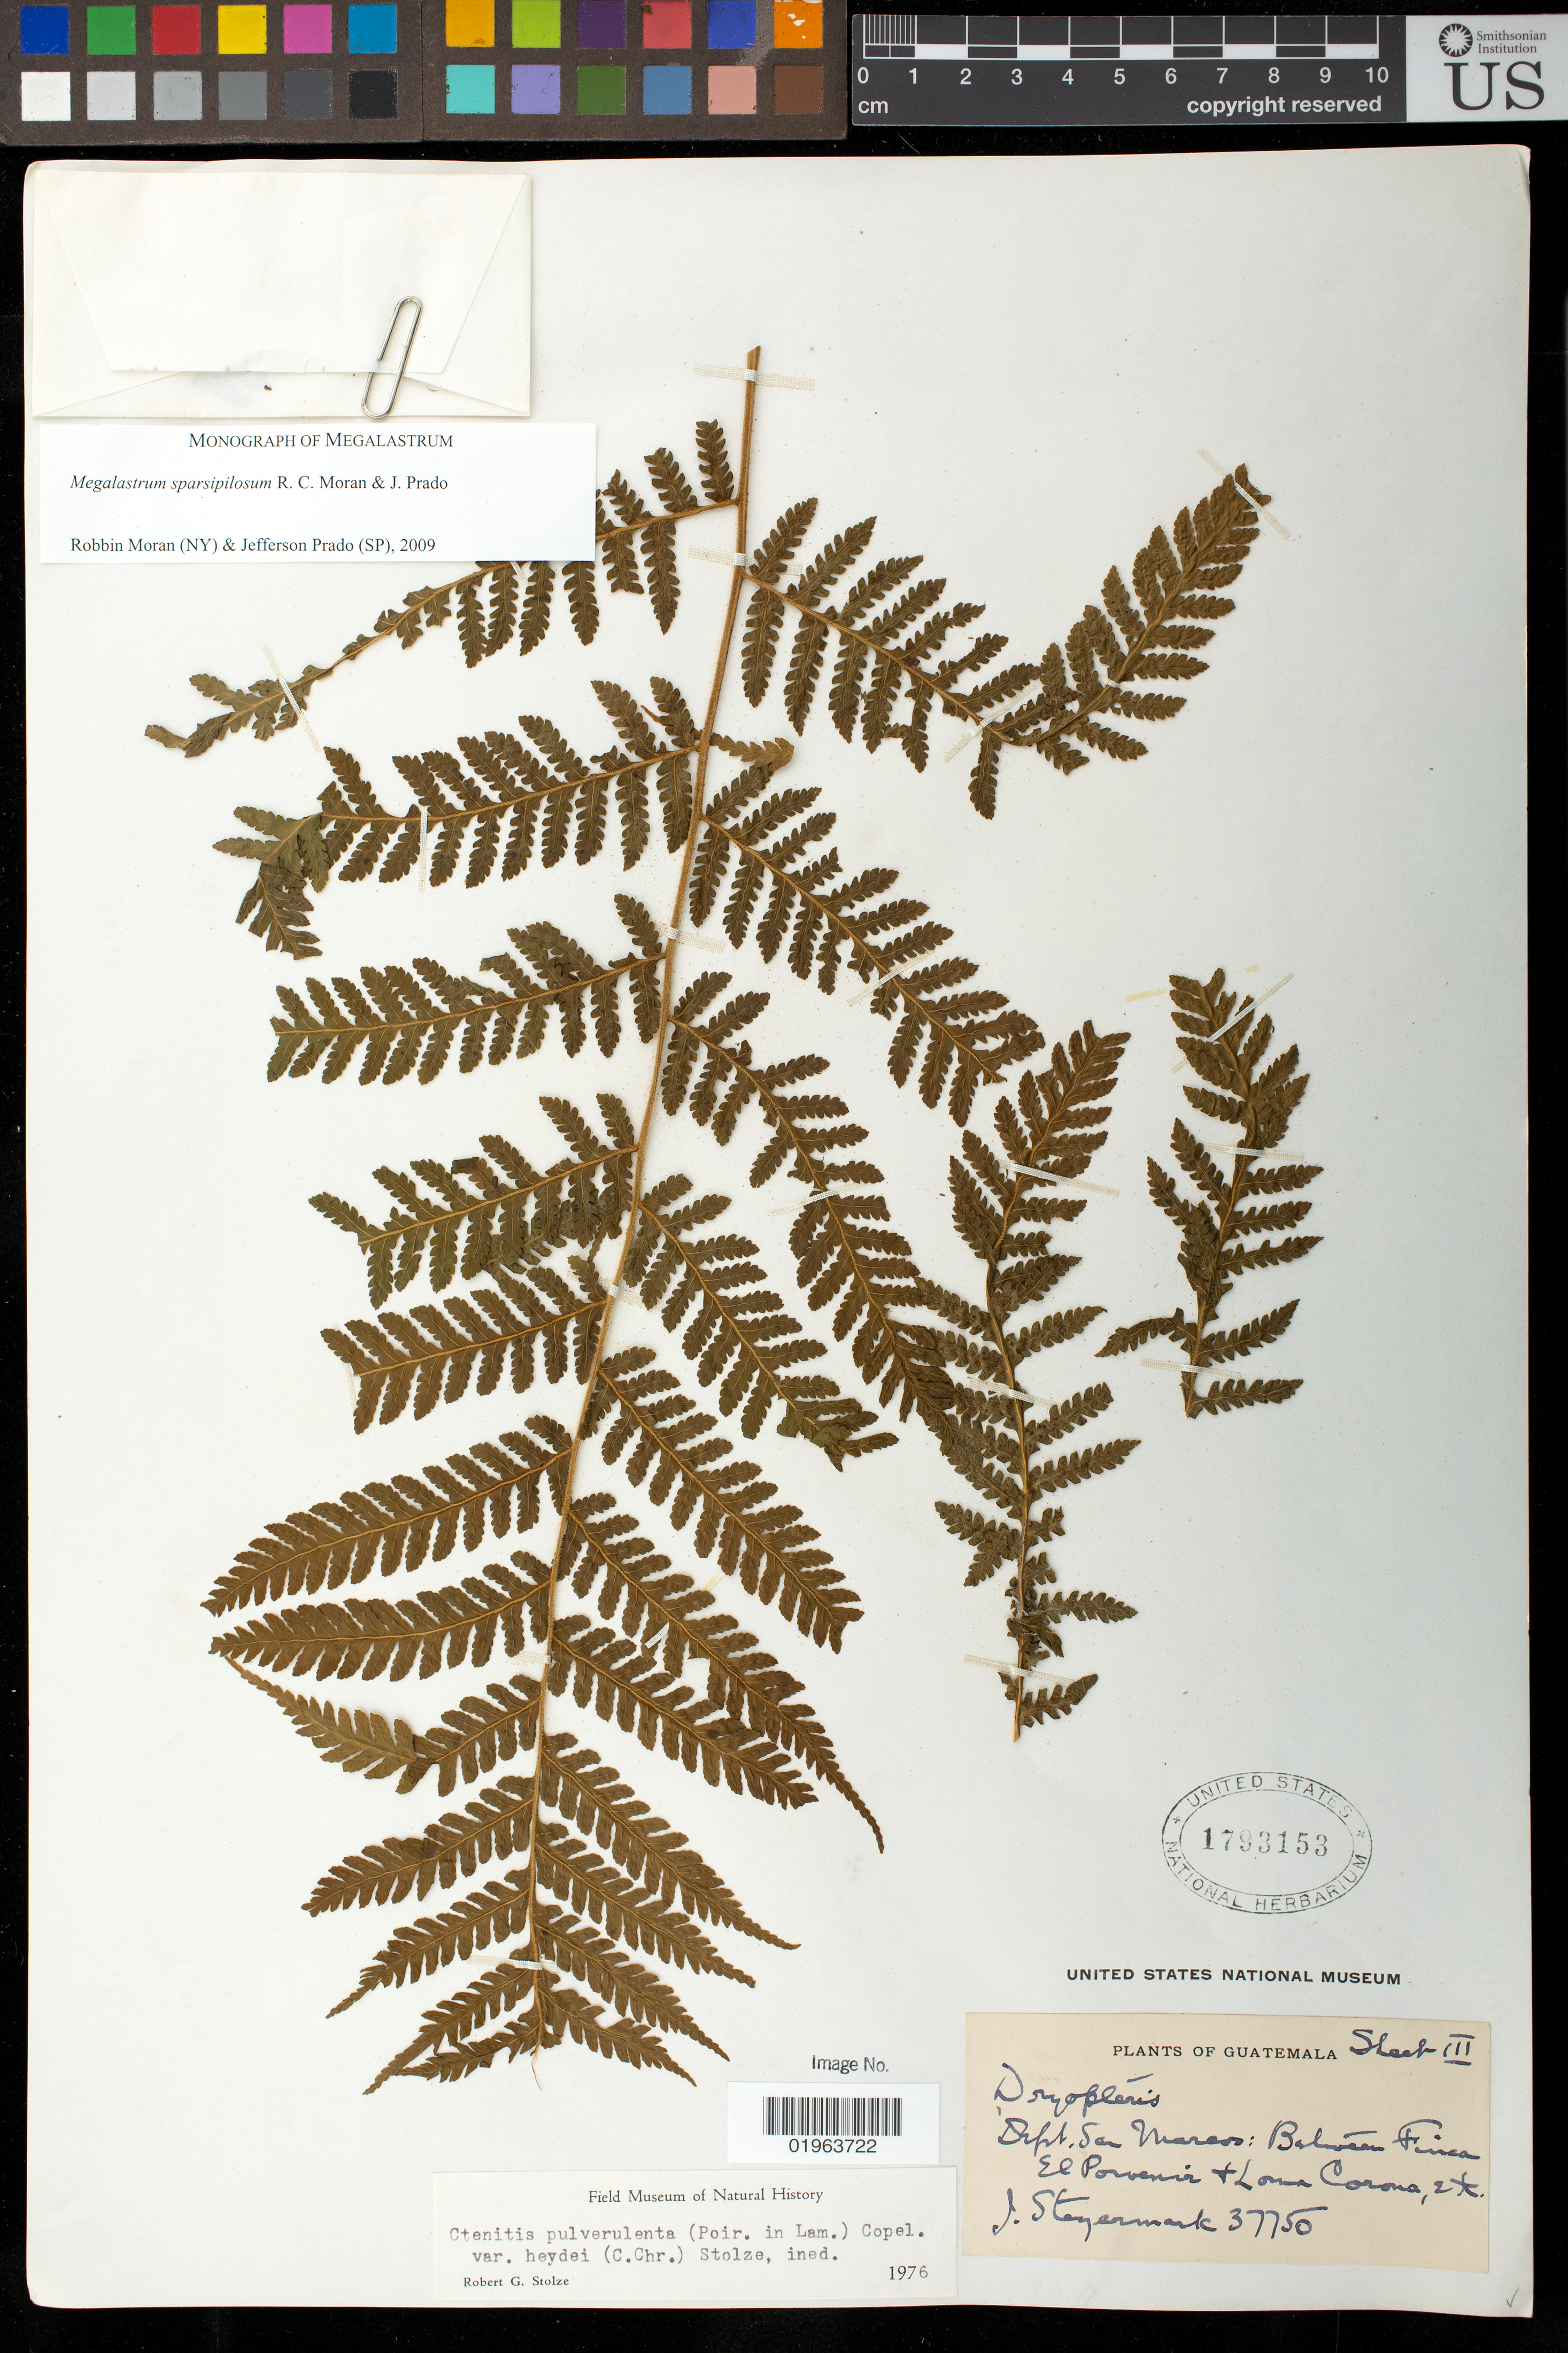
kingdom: Plantae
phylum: Tracheophyta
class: Polypodiopsida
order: Polypodiales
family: Dryopteridaceae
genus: Megalastrum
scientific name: Megalastrum sparsipilosum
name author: R.C. Moran & J. Prado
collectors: J. Steyermark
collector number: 37750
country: Guatemala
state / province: San Marcos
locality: Between Finca El Porvenir and Loma Corona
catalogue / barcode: US 1793153